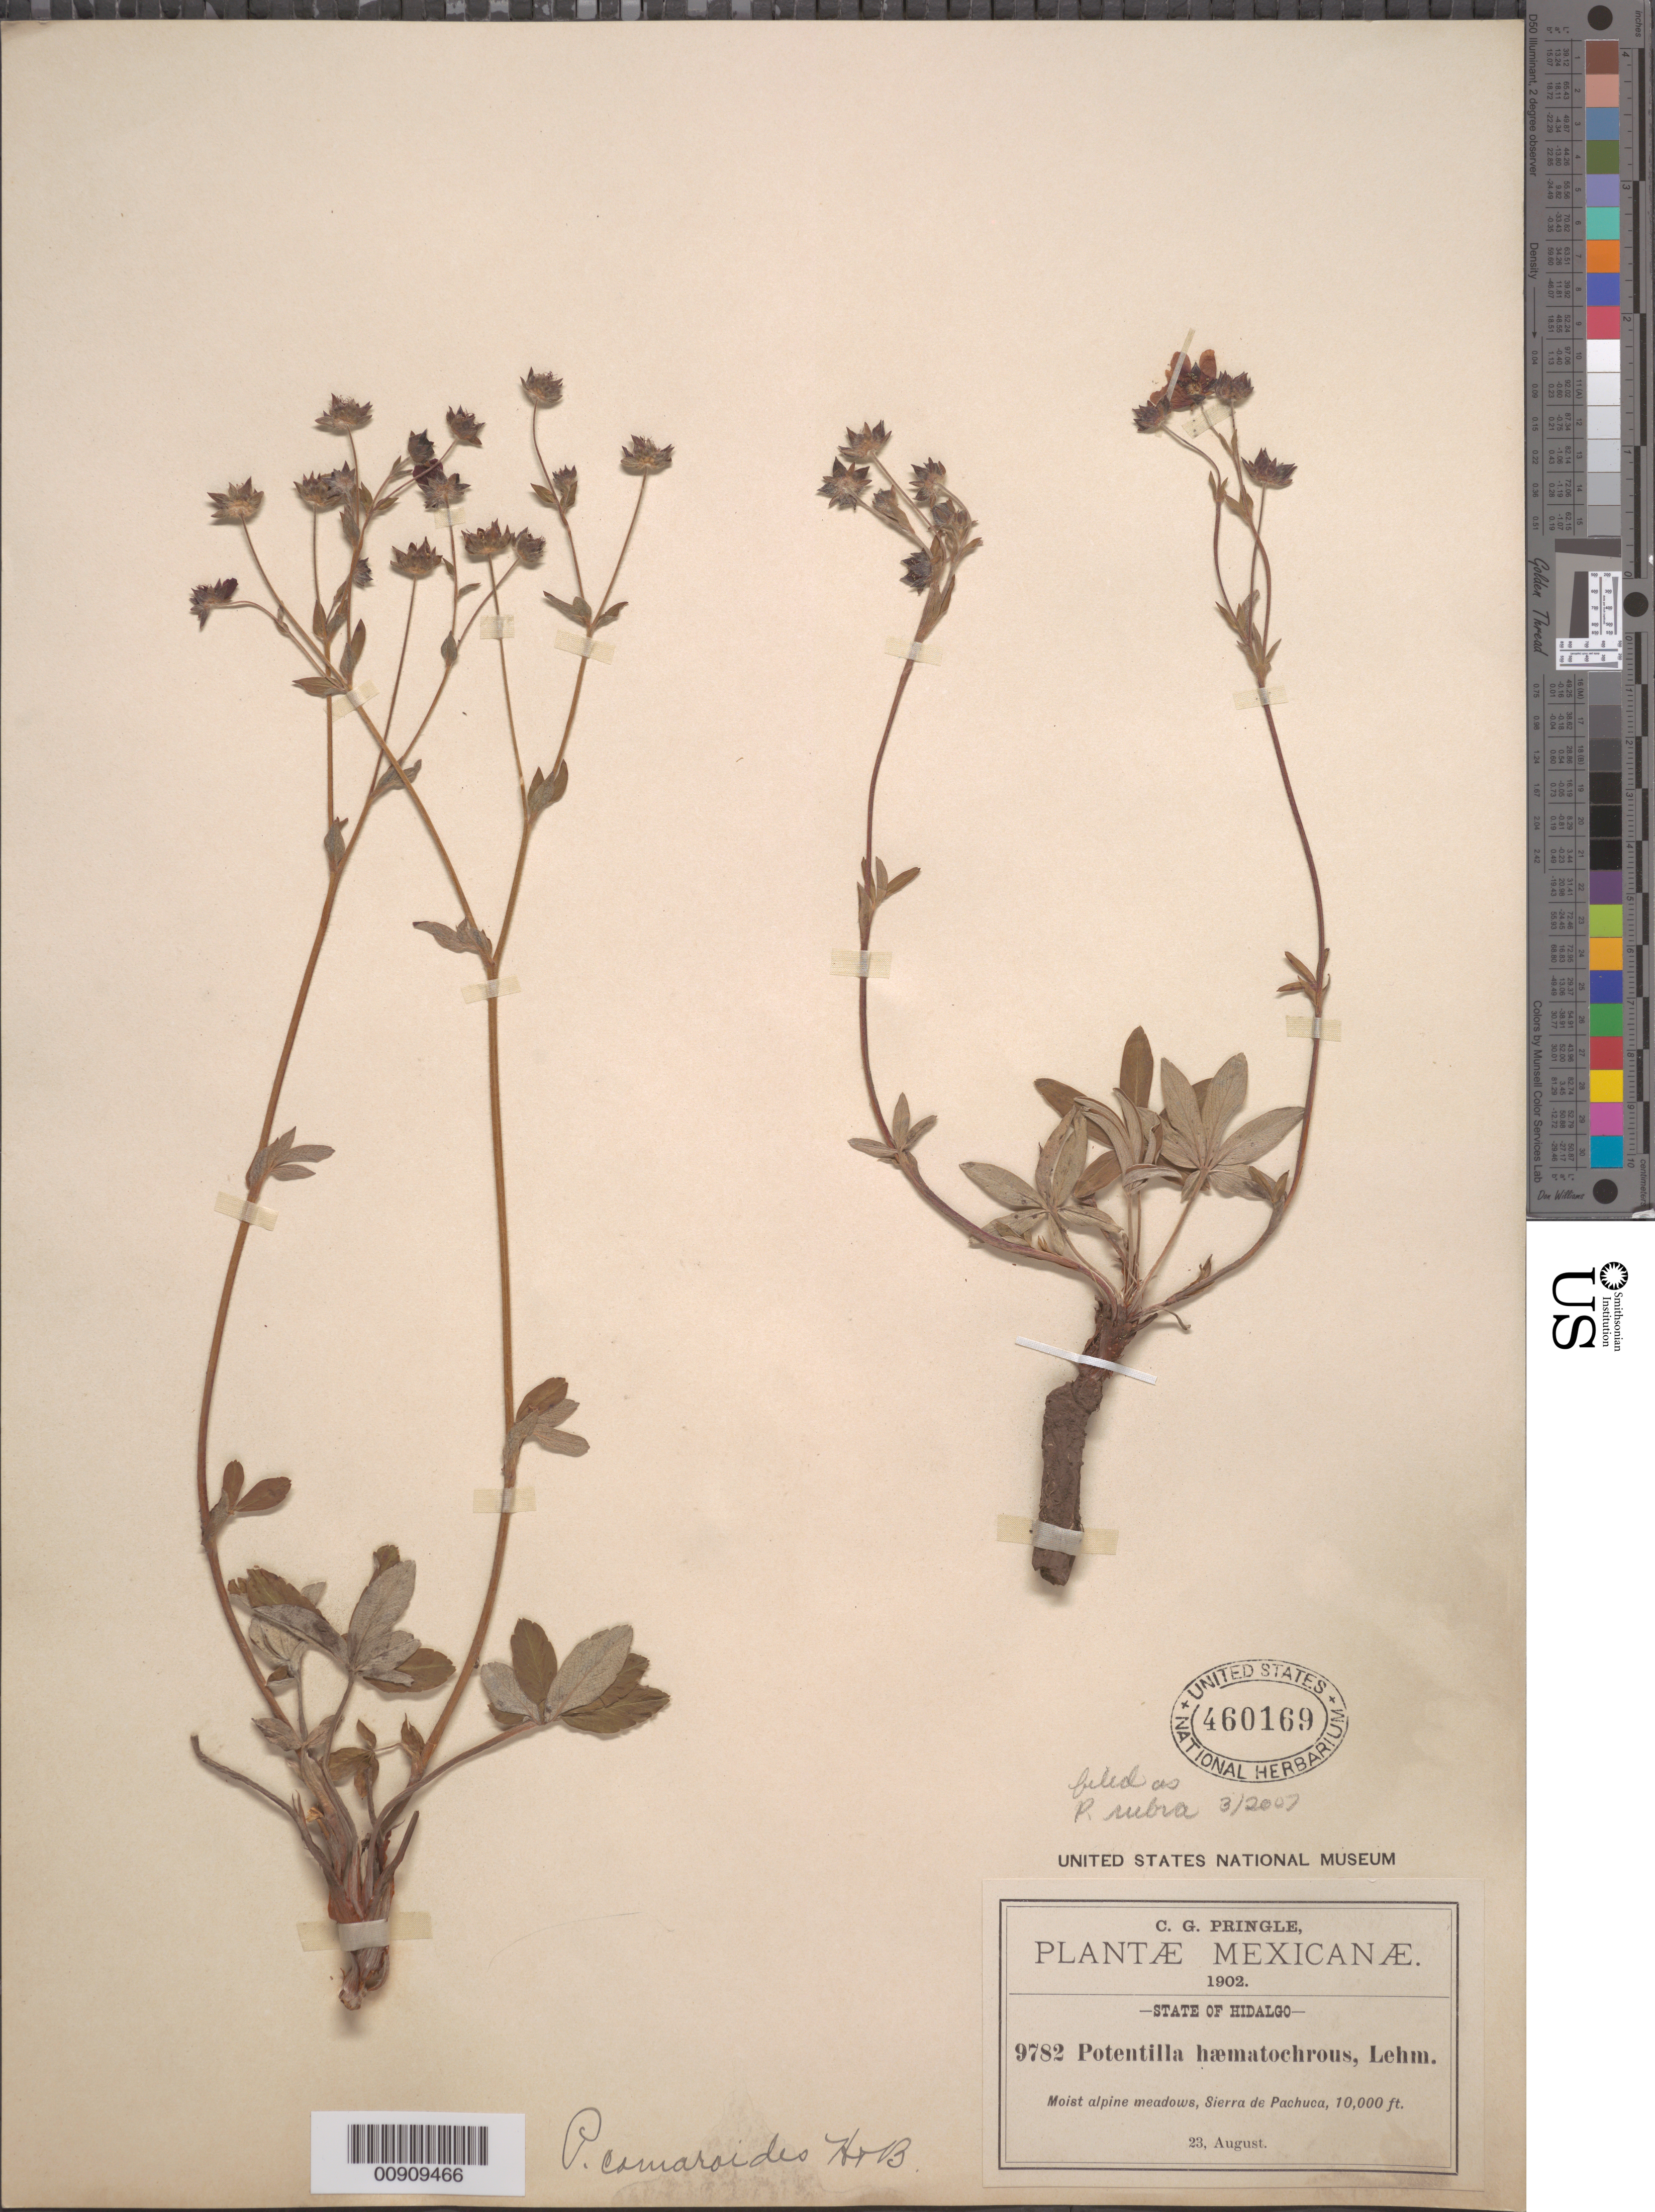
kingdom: Plantae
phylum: Tracheophyta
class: Magnoliopsida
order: Rosales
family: Rosaceae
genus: Potentilla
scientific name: Potentilla rubra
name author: Willd. ex Schltdl.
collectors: C. G. Pringle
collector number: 9782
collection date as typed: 23 Aug 1902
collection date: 1902-08-23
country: Mexico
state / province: Hidalgo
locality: Sierra de Pachuca, State of Hidalgo.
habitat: Moist alpine meadows.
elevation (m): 3048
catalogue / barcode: US 460169